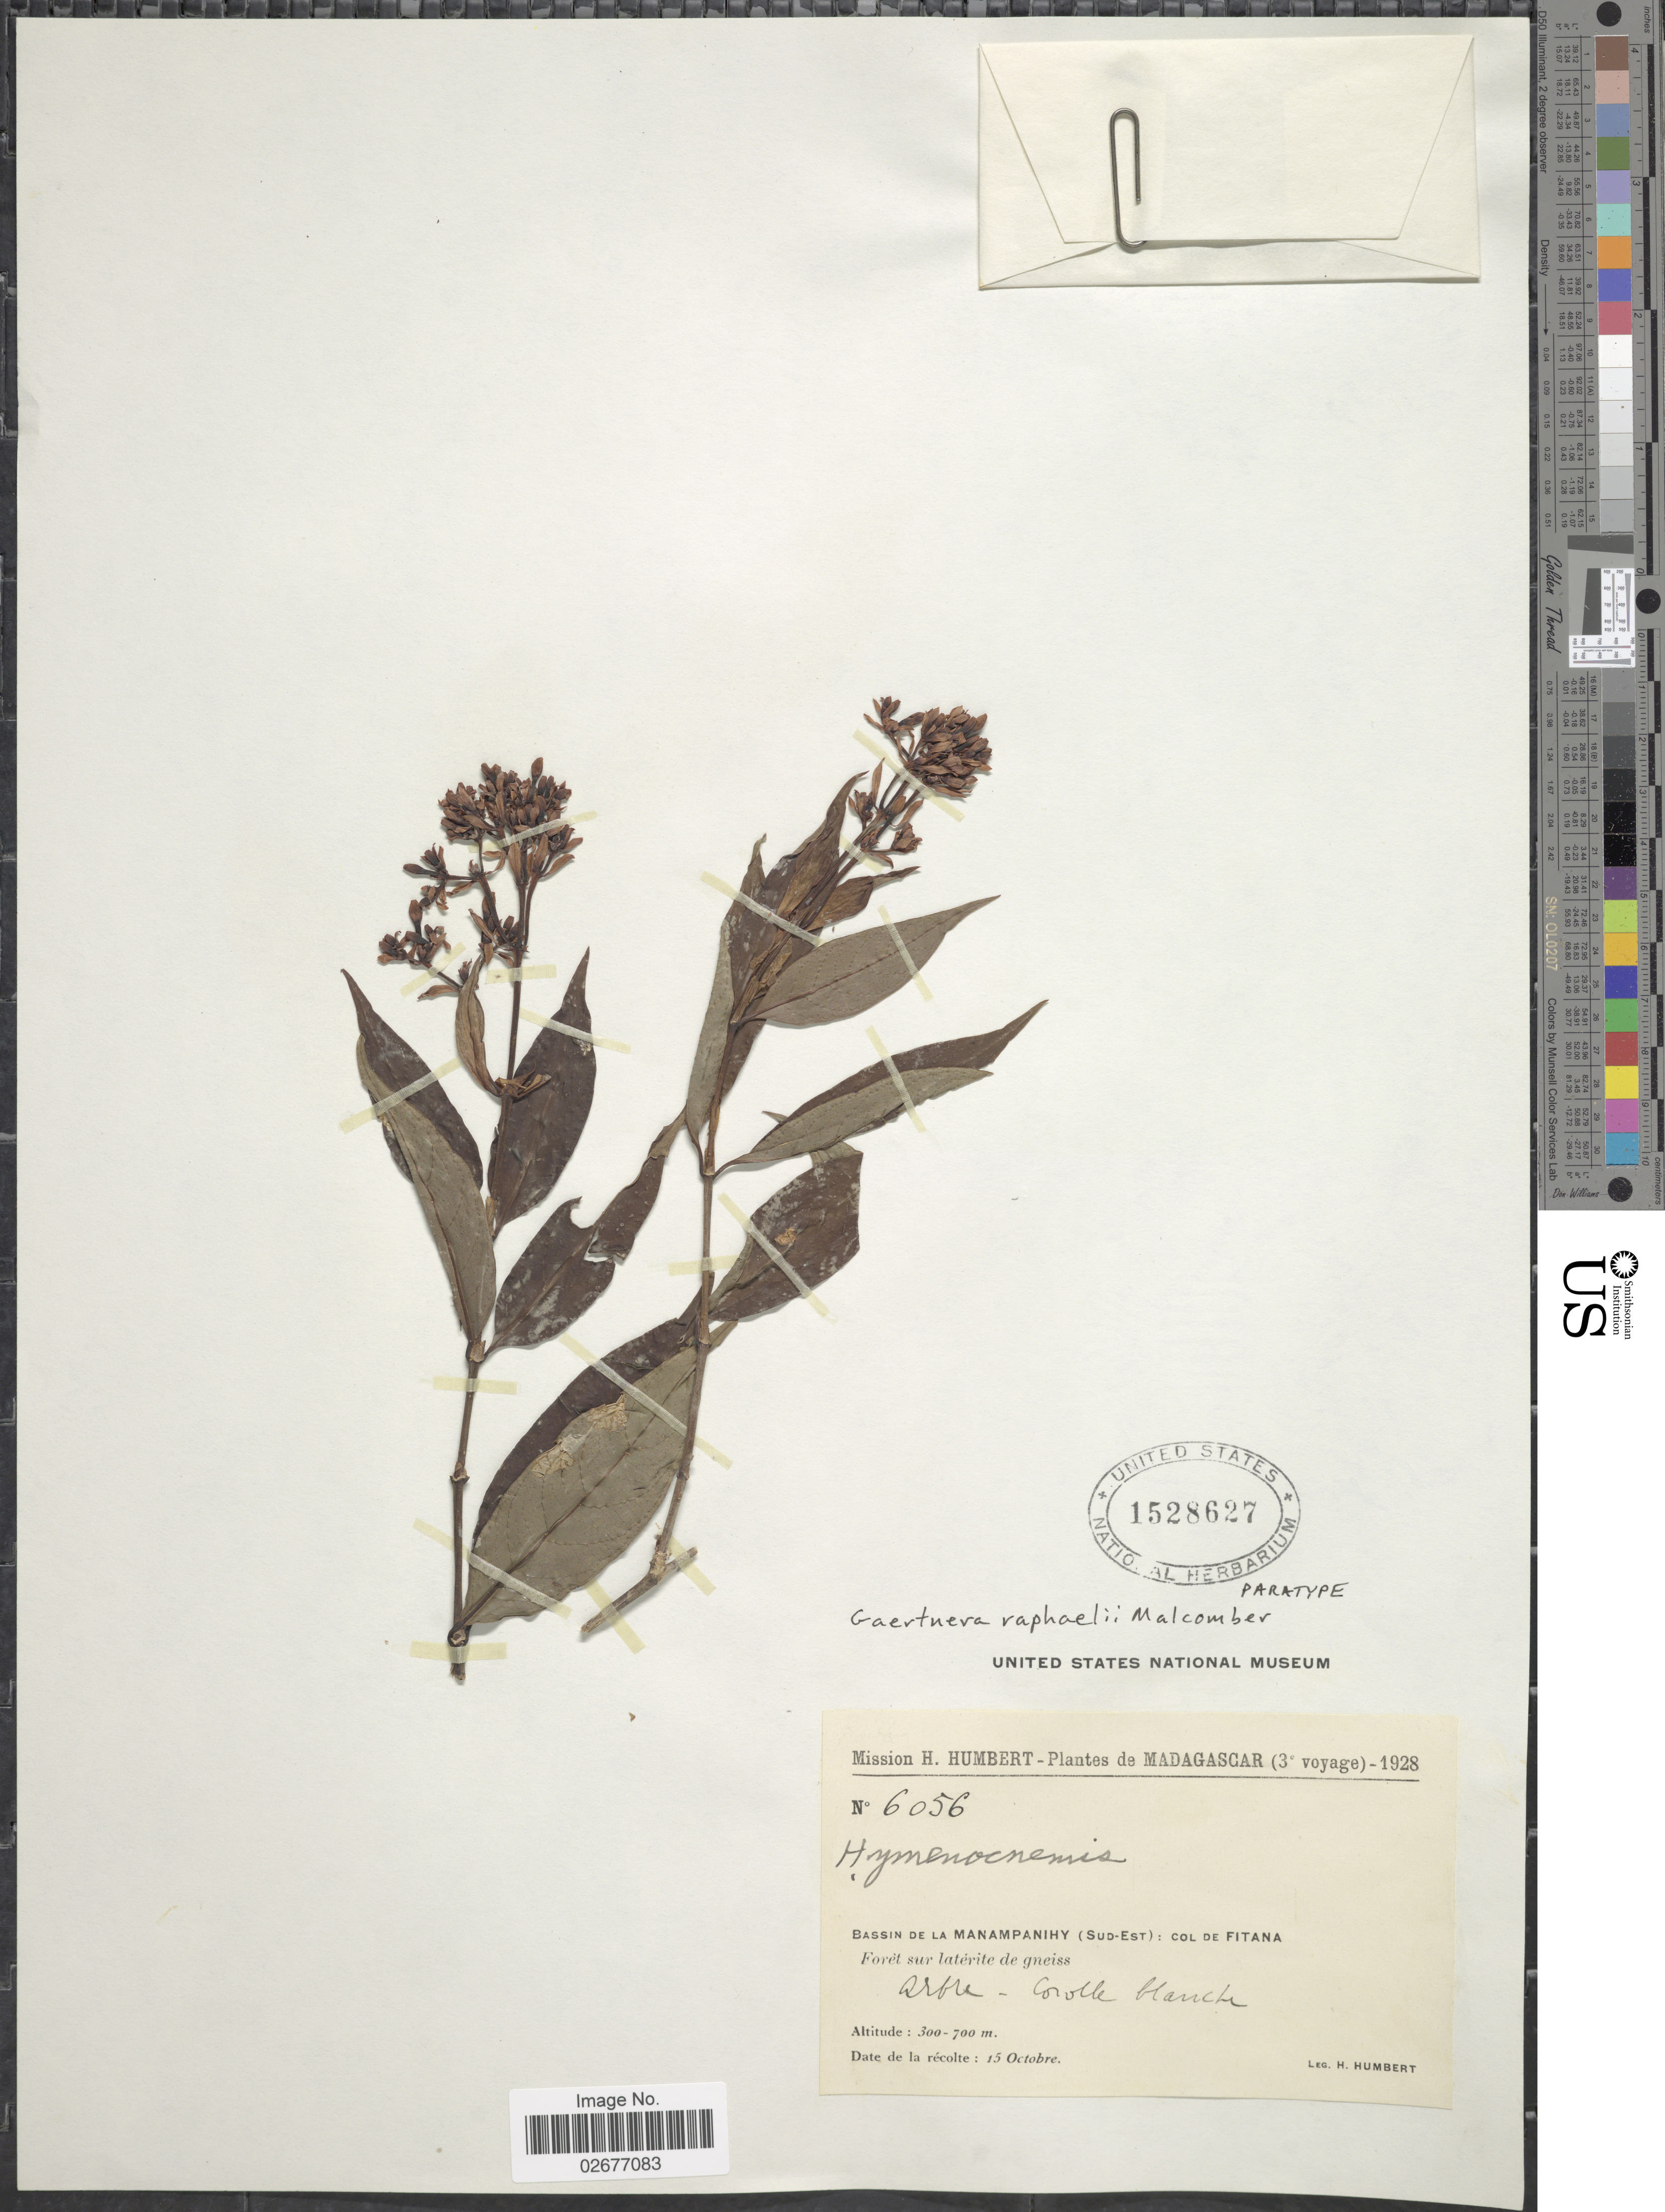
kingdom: Plantae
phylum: Tracheophyta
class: Magnoliopsida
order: Gentianales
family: Rubiaceae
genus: Gaertnera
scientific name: Gaertnera raphaelii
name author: Malcomber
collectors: H. Humbert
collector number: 6056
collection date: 1928-10-15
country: Madagascar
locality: Bassin de la Manampanhy (Sud-Est): Col de Fitana, Foret sir laterite de gneiss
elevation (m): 300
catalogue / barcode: US 1528627